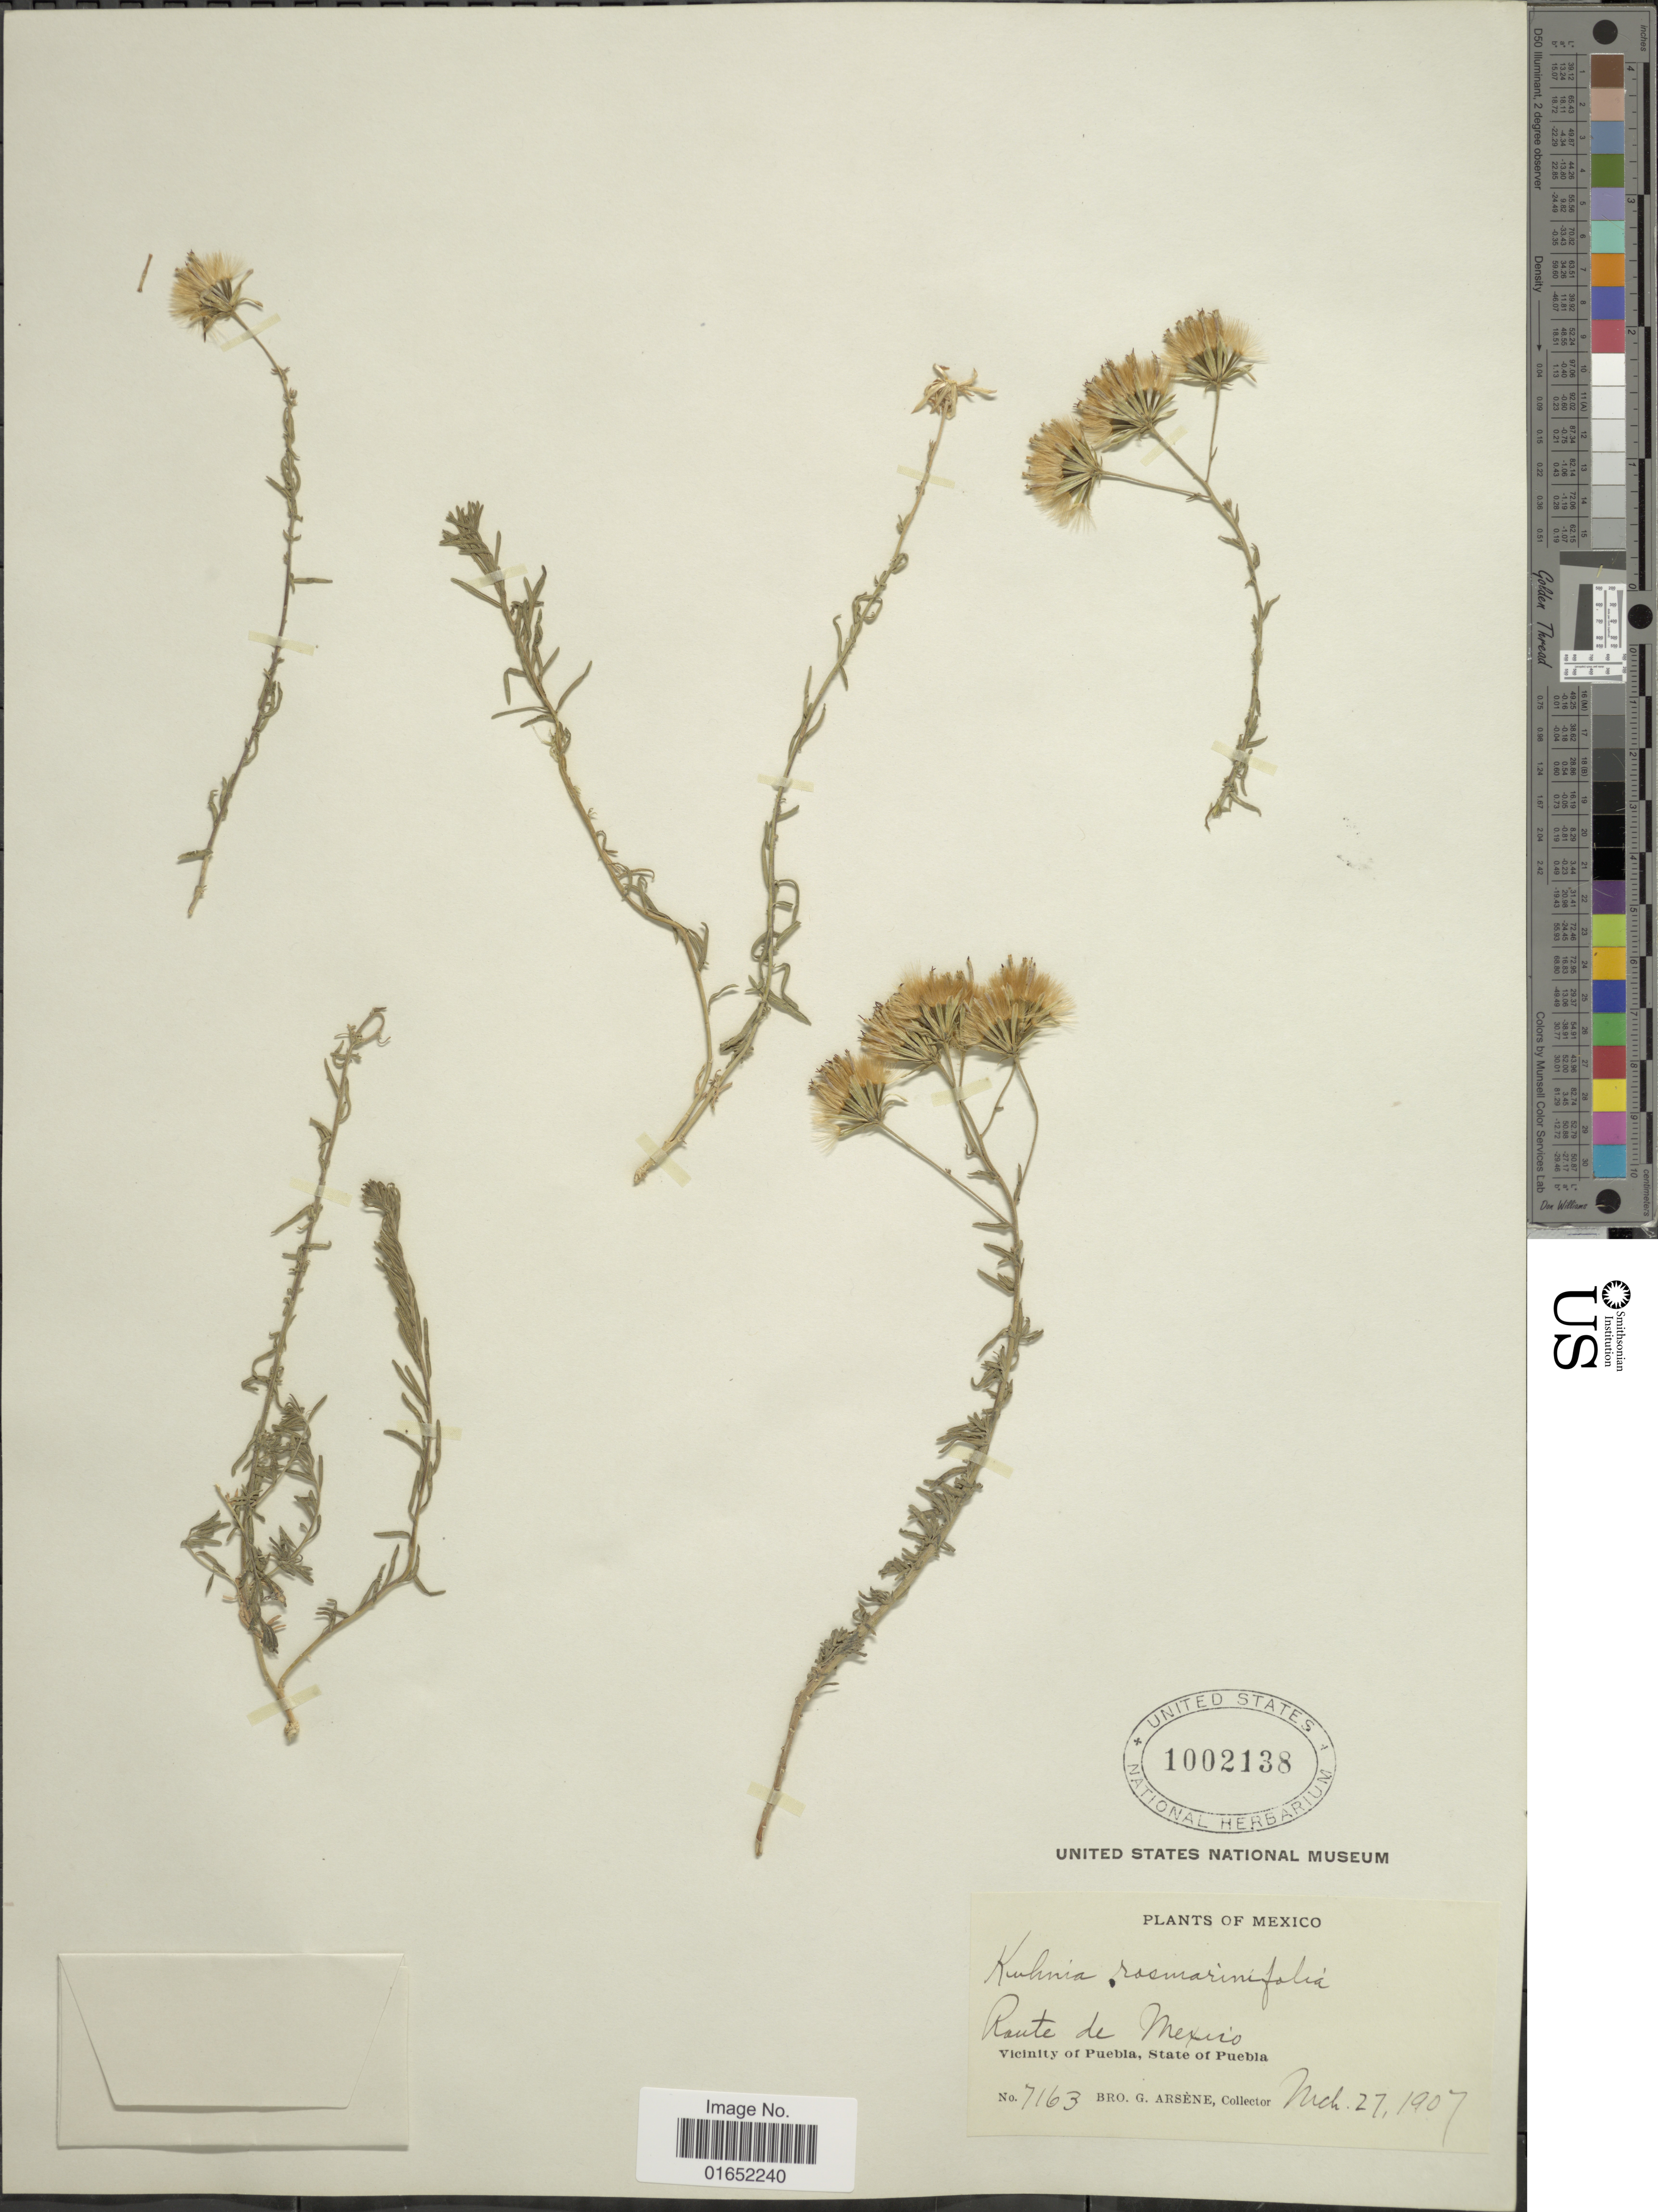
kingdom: Plantae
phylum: Tracheophyta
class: Magnoliopsida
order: Asterales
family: Asteraceae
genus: Brickellia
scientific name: Brickellia rosmarinifolia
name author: (Vent.) W.A. Weber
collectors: Bro. G. Arsène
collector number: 7163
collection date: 1907-03-27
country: Mexico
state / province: Puebla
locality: Route de Mexico, Vicinity of Puebla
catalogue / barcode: US 1002138